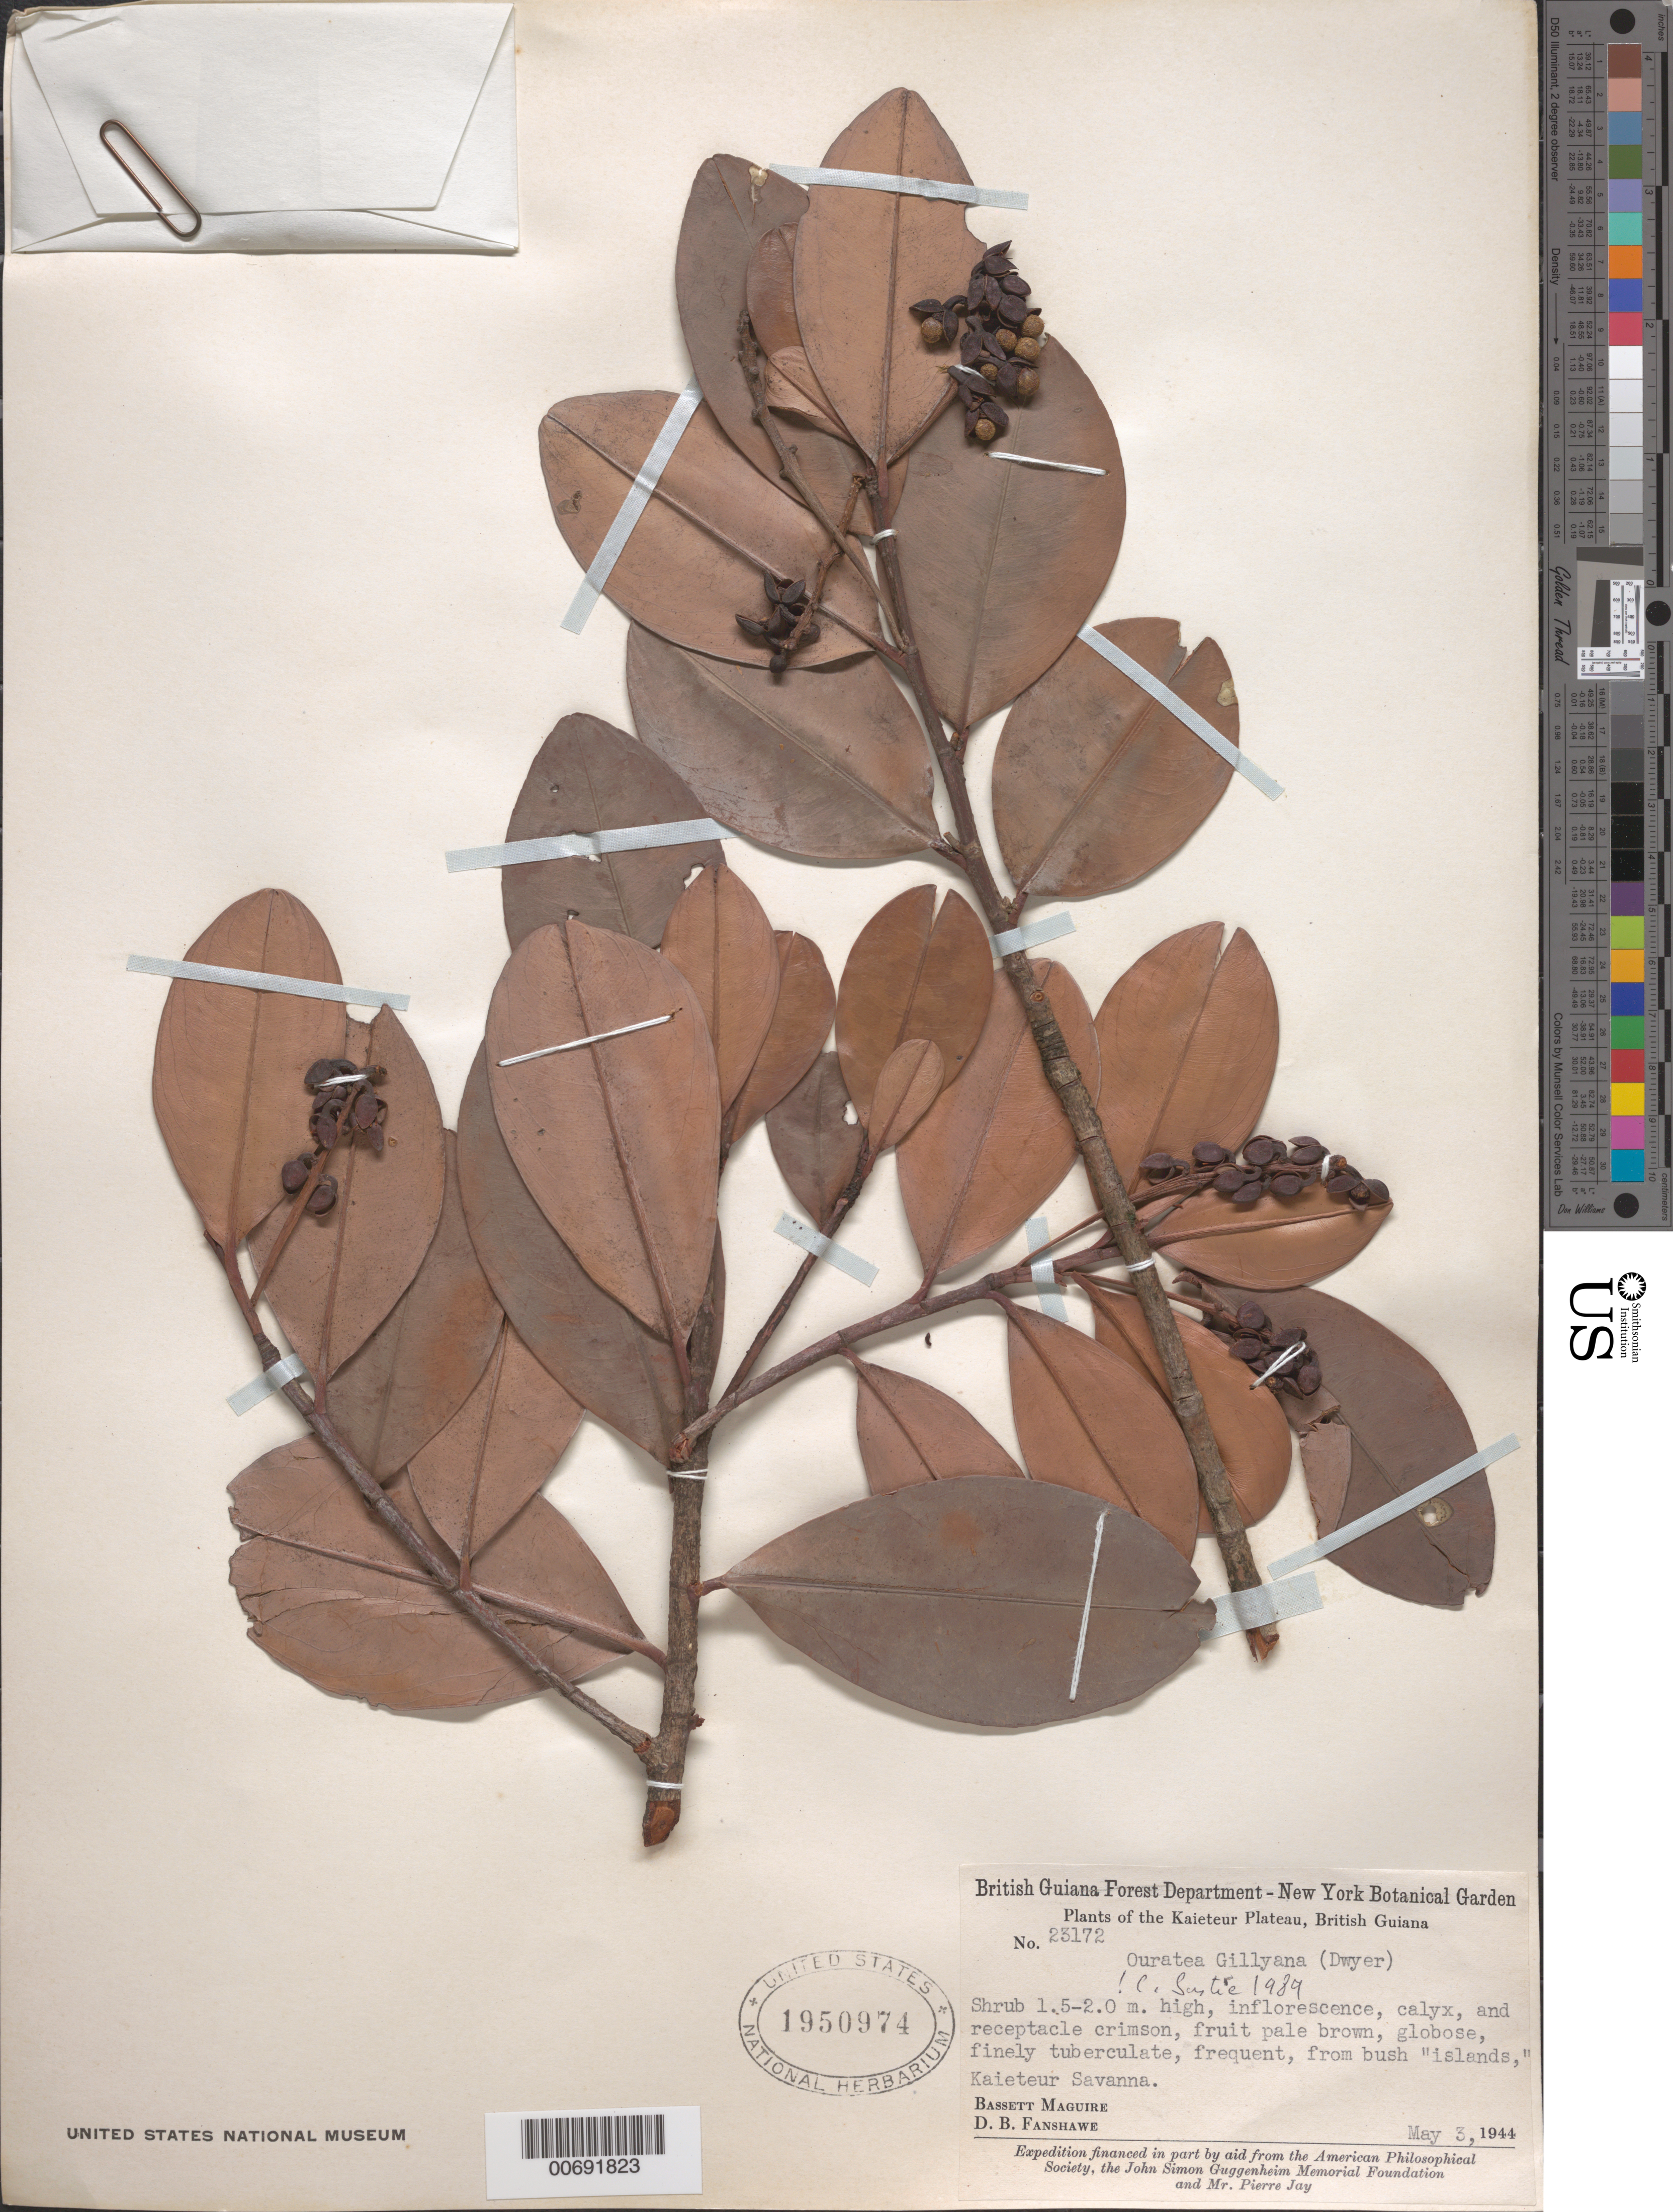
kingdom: Plantae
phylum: Tracheophyta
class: Magnoliopsida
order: Malpighiales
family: Ochnaceae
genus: Ouratea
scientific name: Ouratea gillyana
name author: (Dwyer) Sandwith & Maguire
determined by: Sastre, C. H. L.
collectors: B. Maguire & D. B. Fanshawe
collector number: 23172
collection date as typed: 3-May-44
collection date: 1944-05-03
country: Guyana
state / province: Potaro-Siparuni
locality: Kaieteur Plateau, Kaieteur Savannas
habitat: Bush island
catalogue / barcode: US 1950974